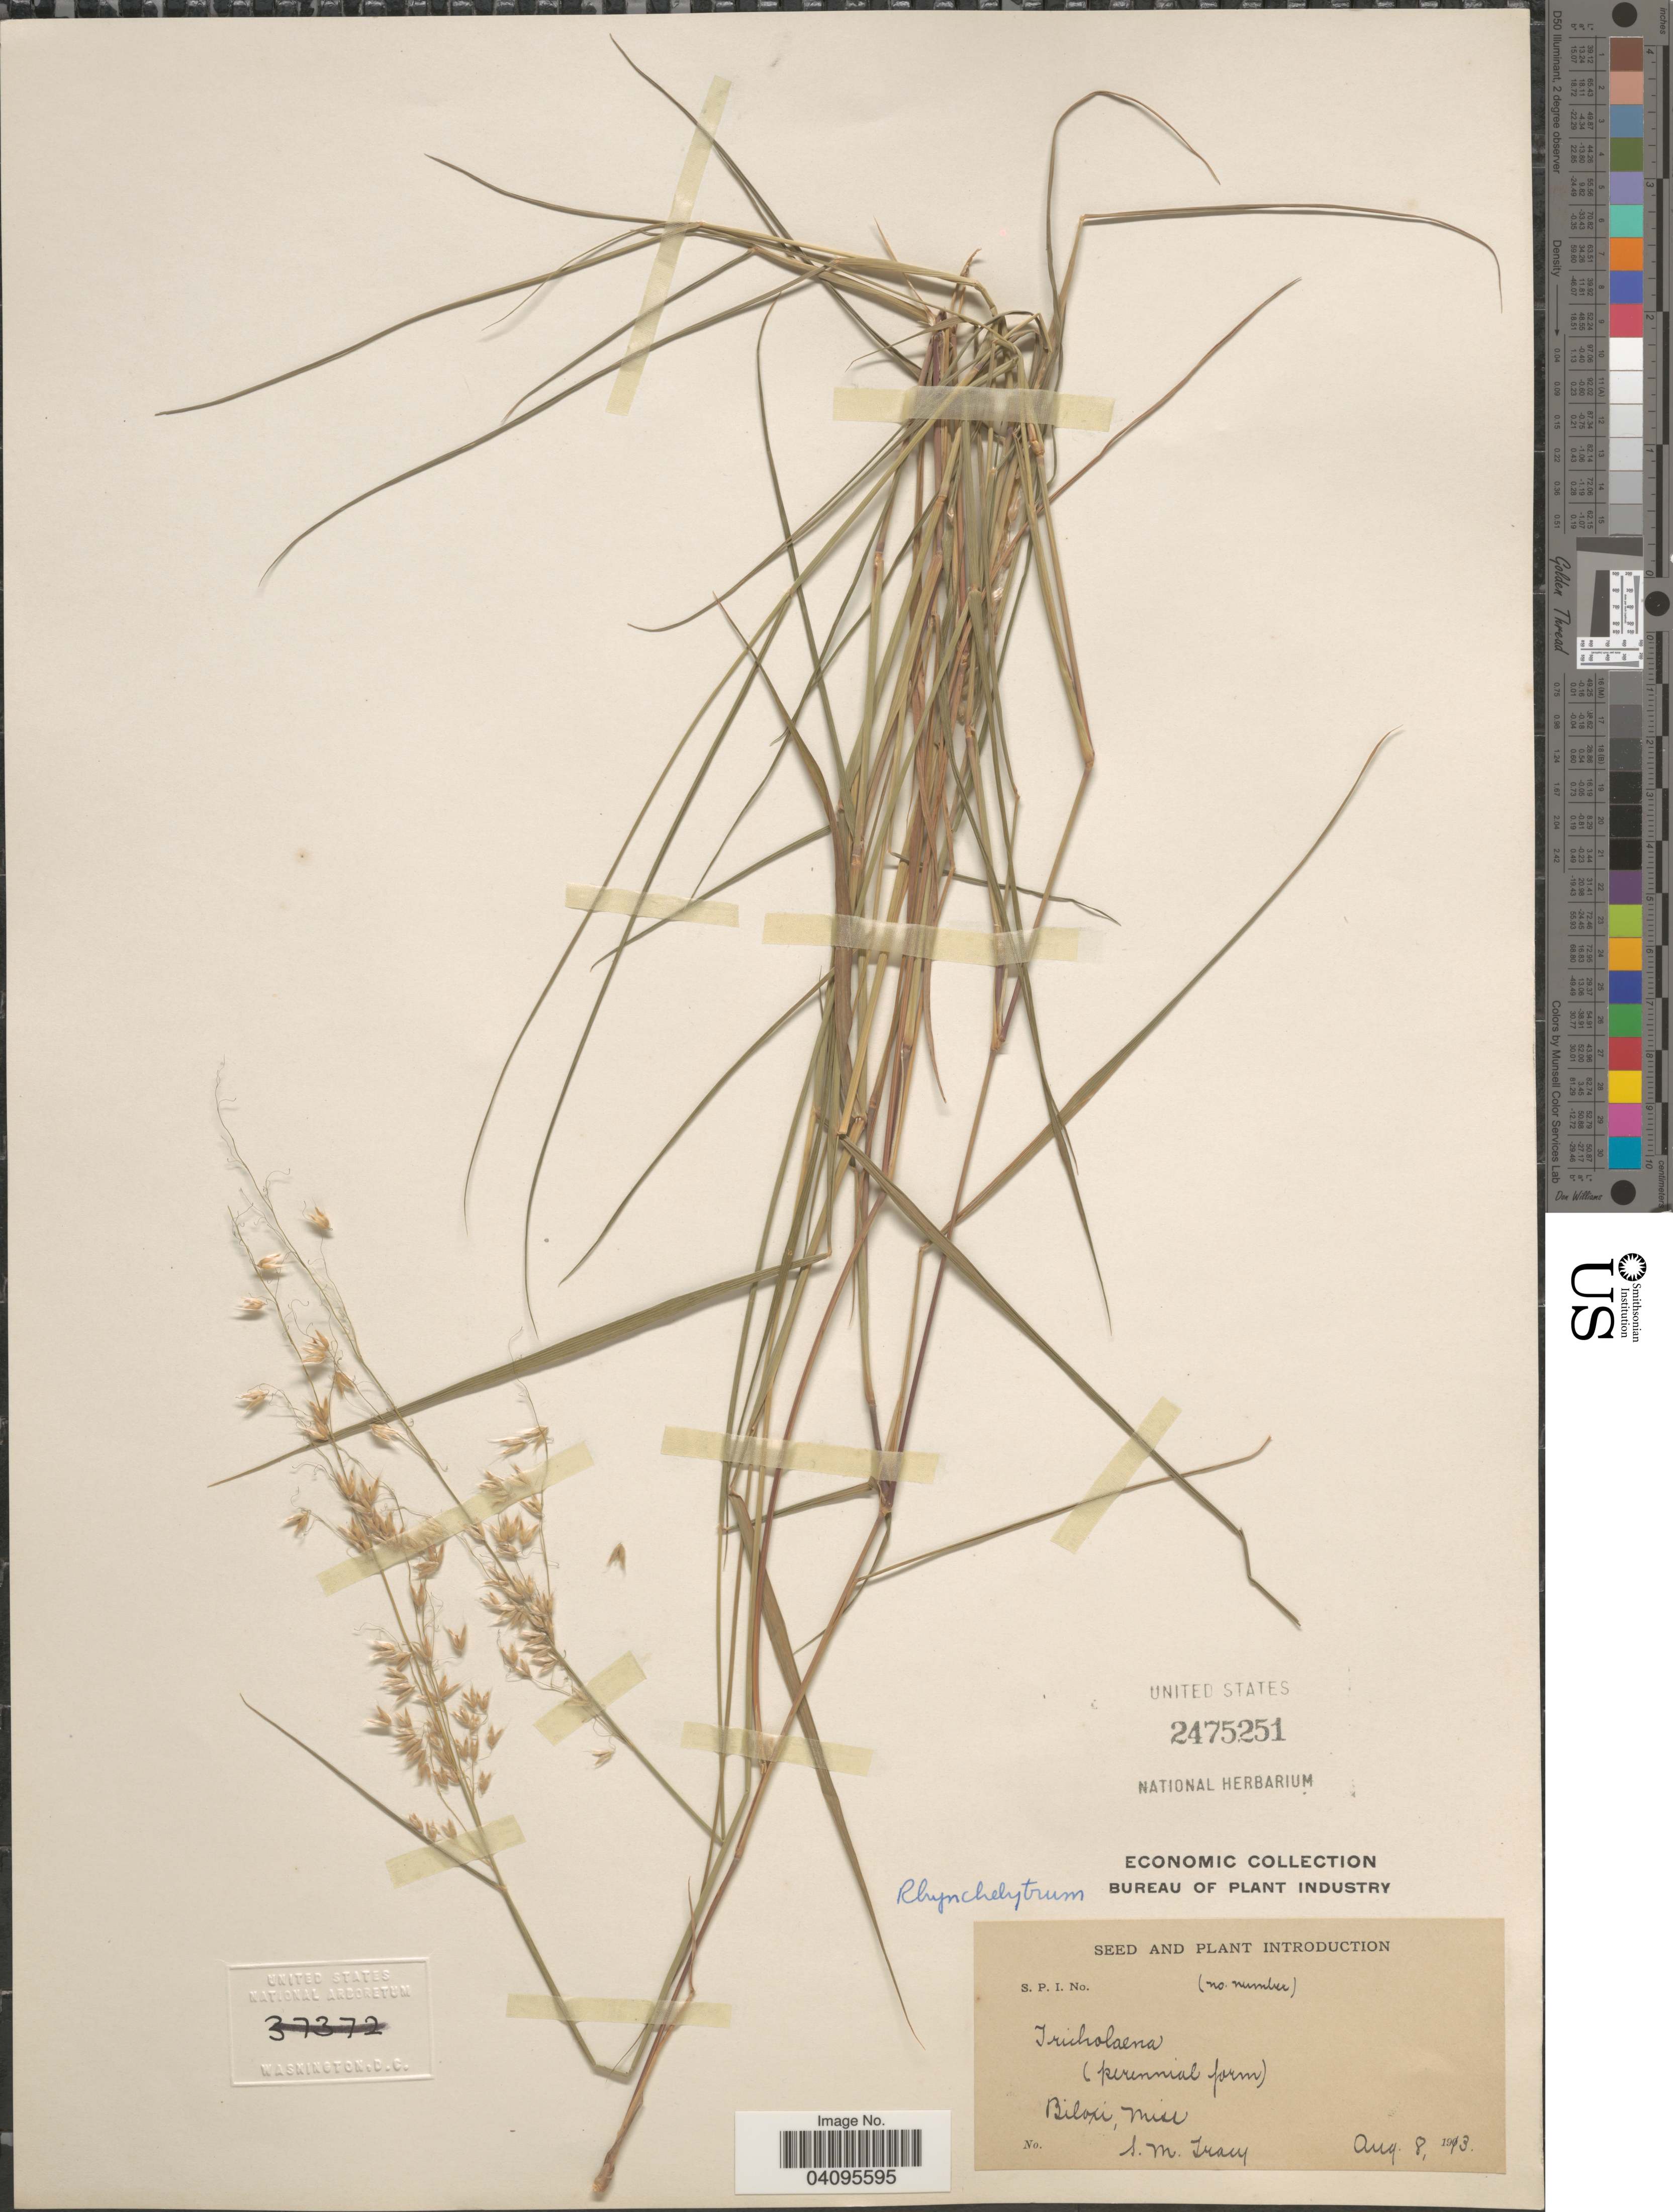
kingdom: Plantae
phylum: Tracheophyta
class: Liliopsida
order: Poales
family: Poaceae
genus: Melinis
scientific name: Melinis repens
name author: (Willd.) Zizka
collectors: S. M. Tracy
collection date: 1913-08-08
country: United States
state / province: Mississippi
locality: Biloxi.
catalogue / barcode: US 2475251